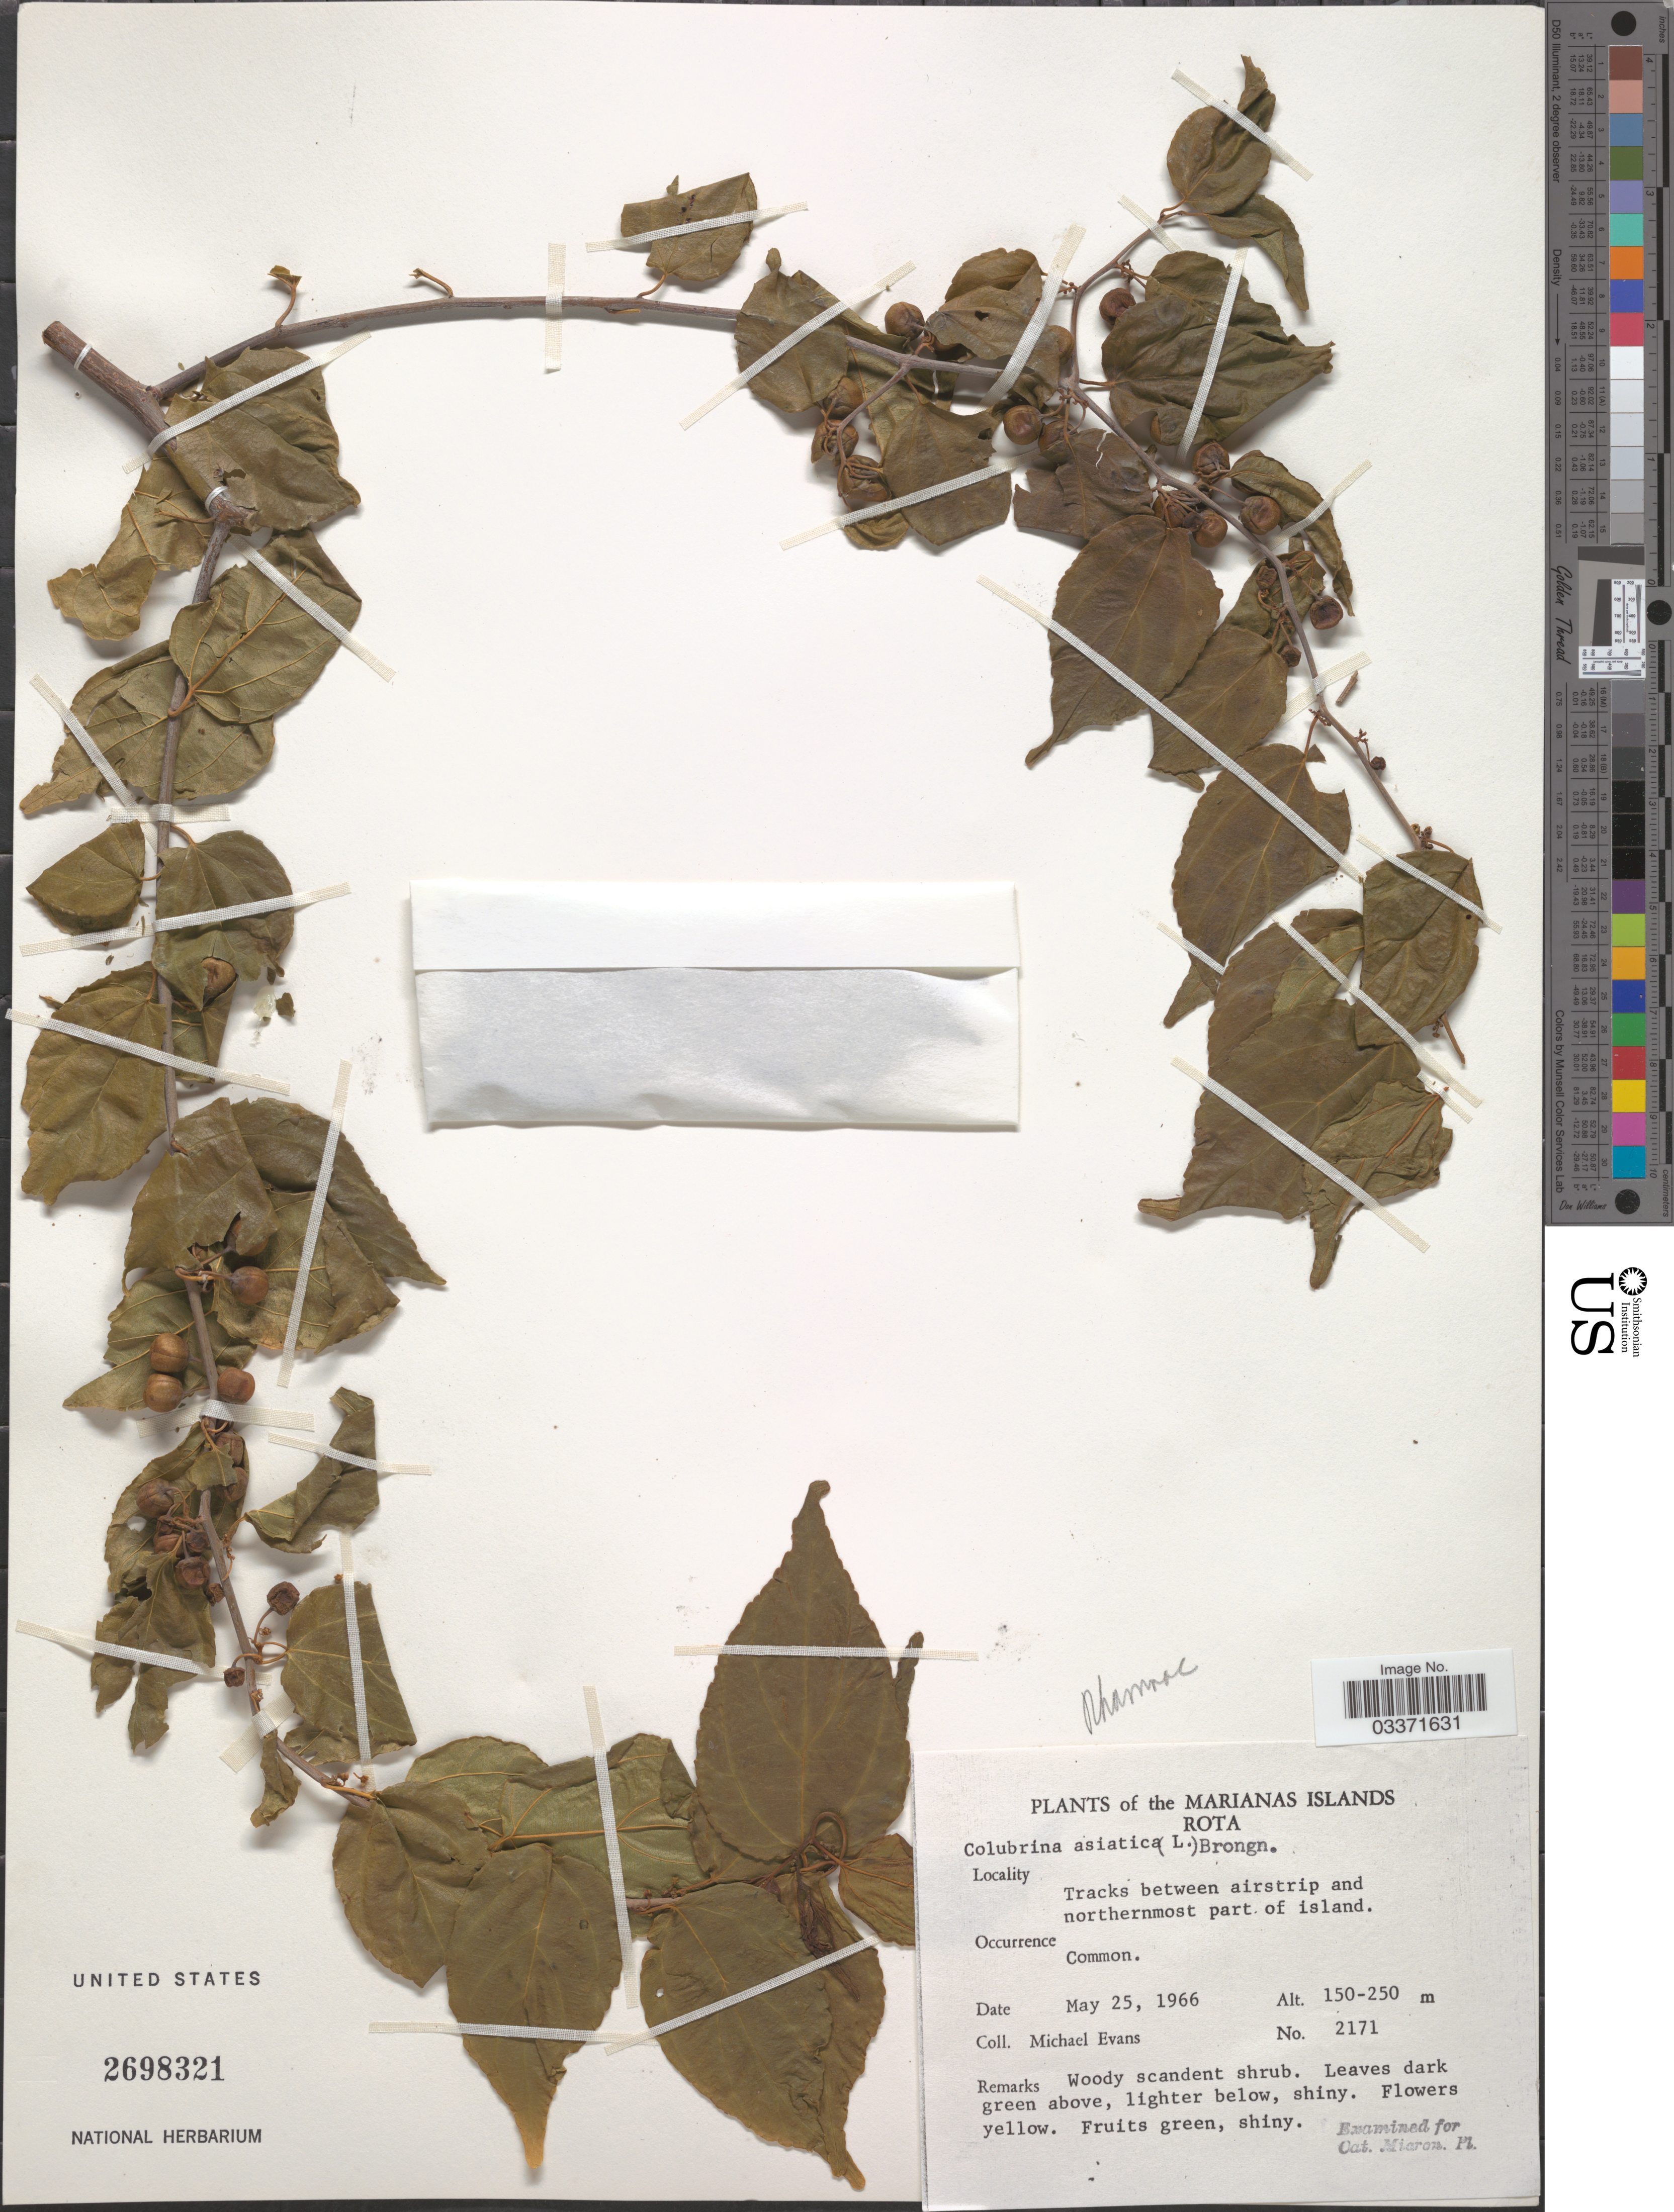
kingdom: Plantae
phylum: Tracheophyta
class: Magnoliopsida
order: Rosales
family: Rhamnaceae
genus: Colubrina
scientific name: Colubrina asiatica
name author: (L.) Brongn.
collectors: M. Evans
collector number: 2171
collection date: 1966-05-25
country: Northern Mariana Islands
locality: Marianas Islands, Rota, Tracks between airstrip and northernmost part of island.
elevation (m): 150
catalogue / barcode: US 2698321